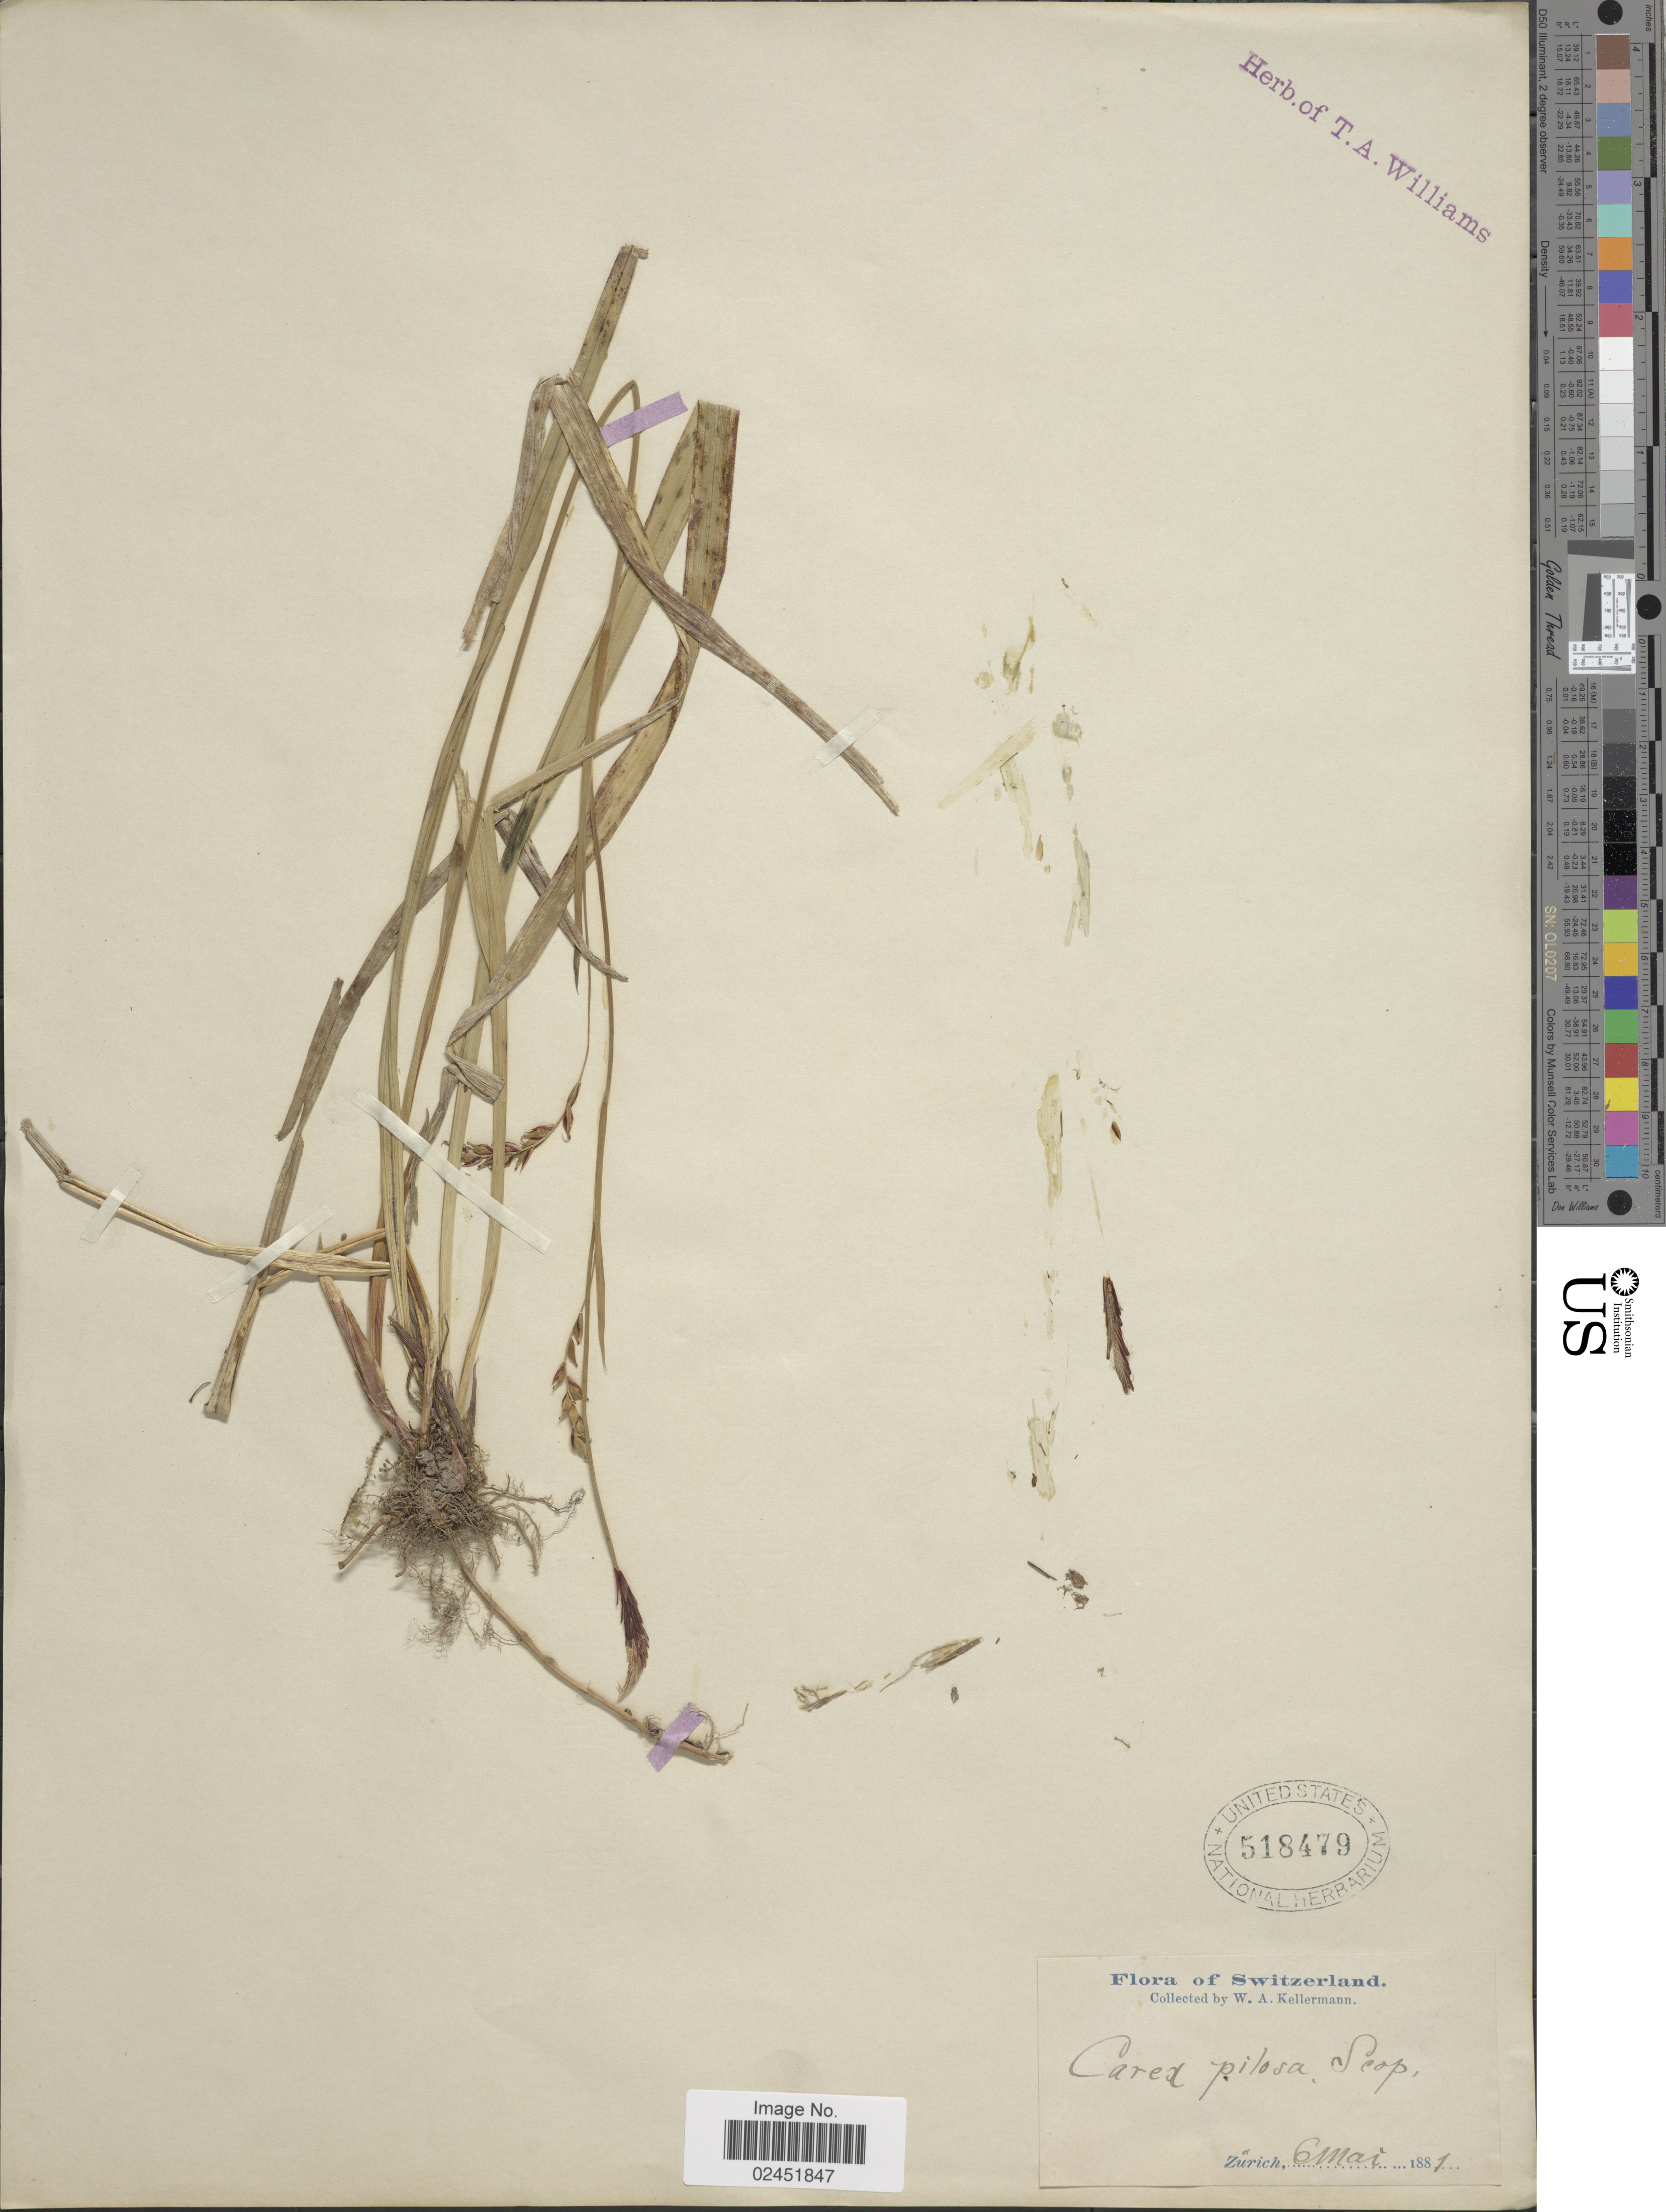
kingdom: Plantae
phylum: Tracheophyta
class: Liliopsida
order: Poales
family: Cyperaceae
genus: Carex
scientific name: Carex pilosa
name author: Scop.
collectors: W. A. Kellermann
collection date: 1881-05-06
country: Switzerland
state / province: Zurich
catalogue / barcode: US 518479